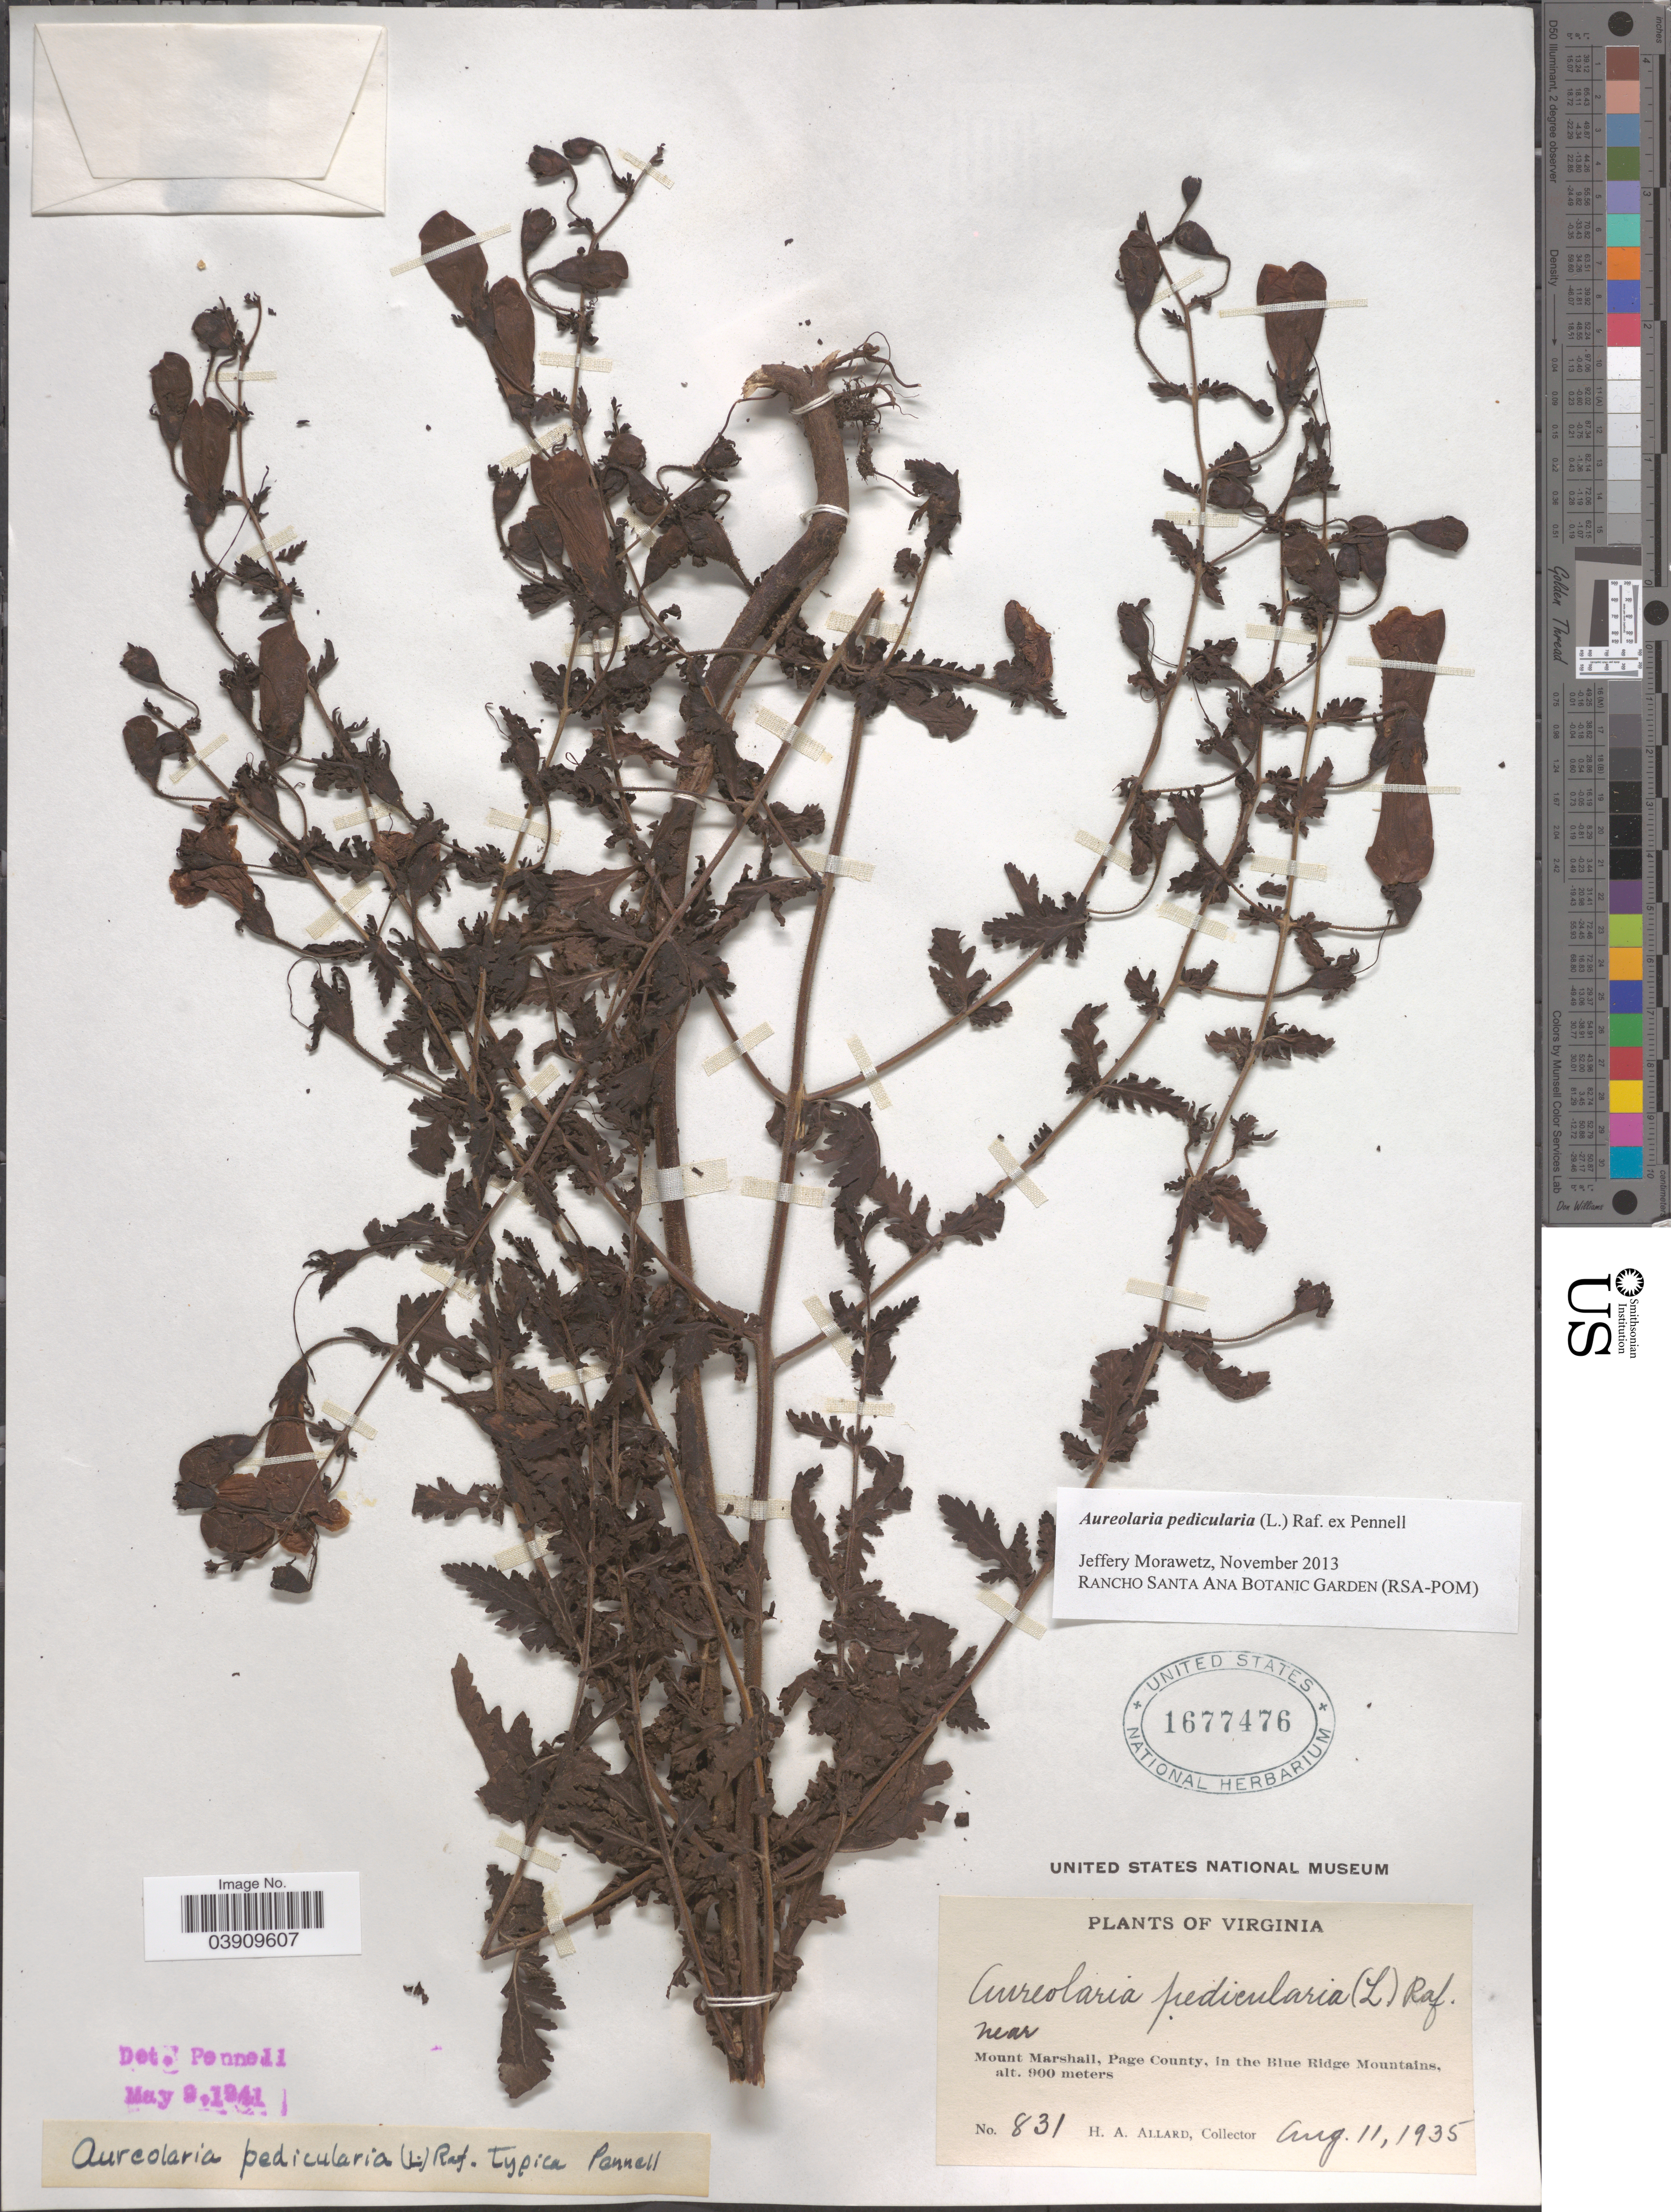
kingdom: Plantae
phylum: Tracheophyta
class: Magnoliopsida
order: Lamiales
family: Orobanchaceae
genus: Aureolaria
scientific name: Aureolaria pedicularia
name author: (L.) Raf. ex Farw.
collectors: H. A. Allard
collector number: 831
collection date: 1935-08-11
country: United States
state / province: Virginia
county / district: Page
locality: Near Mount Marshall, in the Blue Ridge Mountains.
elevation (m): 900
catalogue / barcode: US 1677476